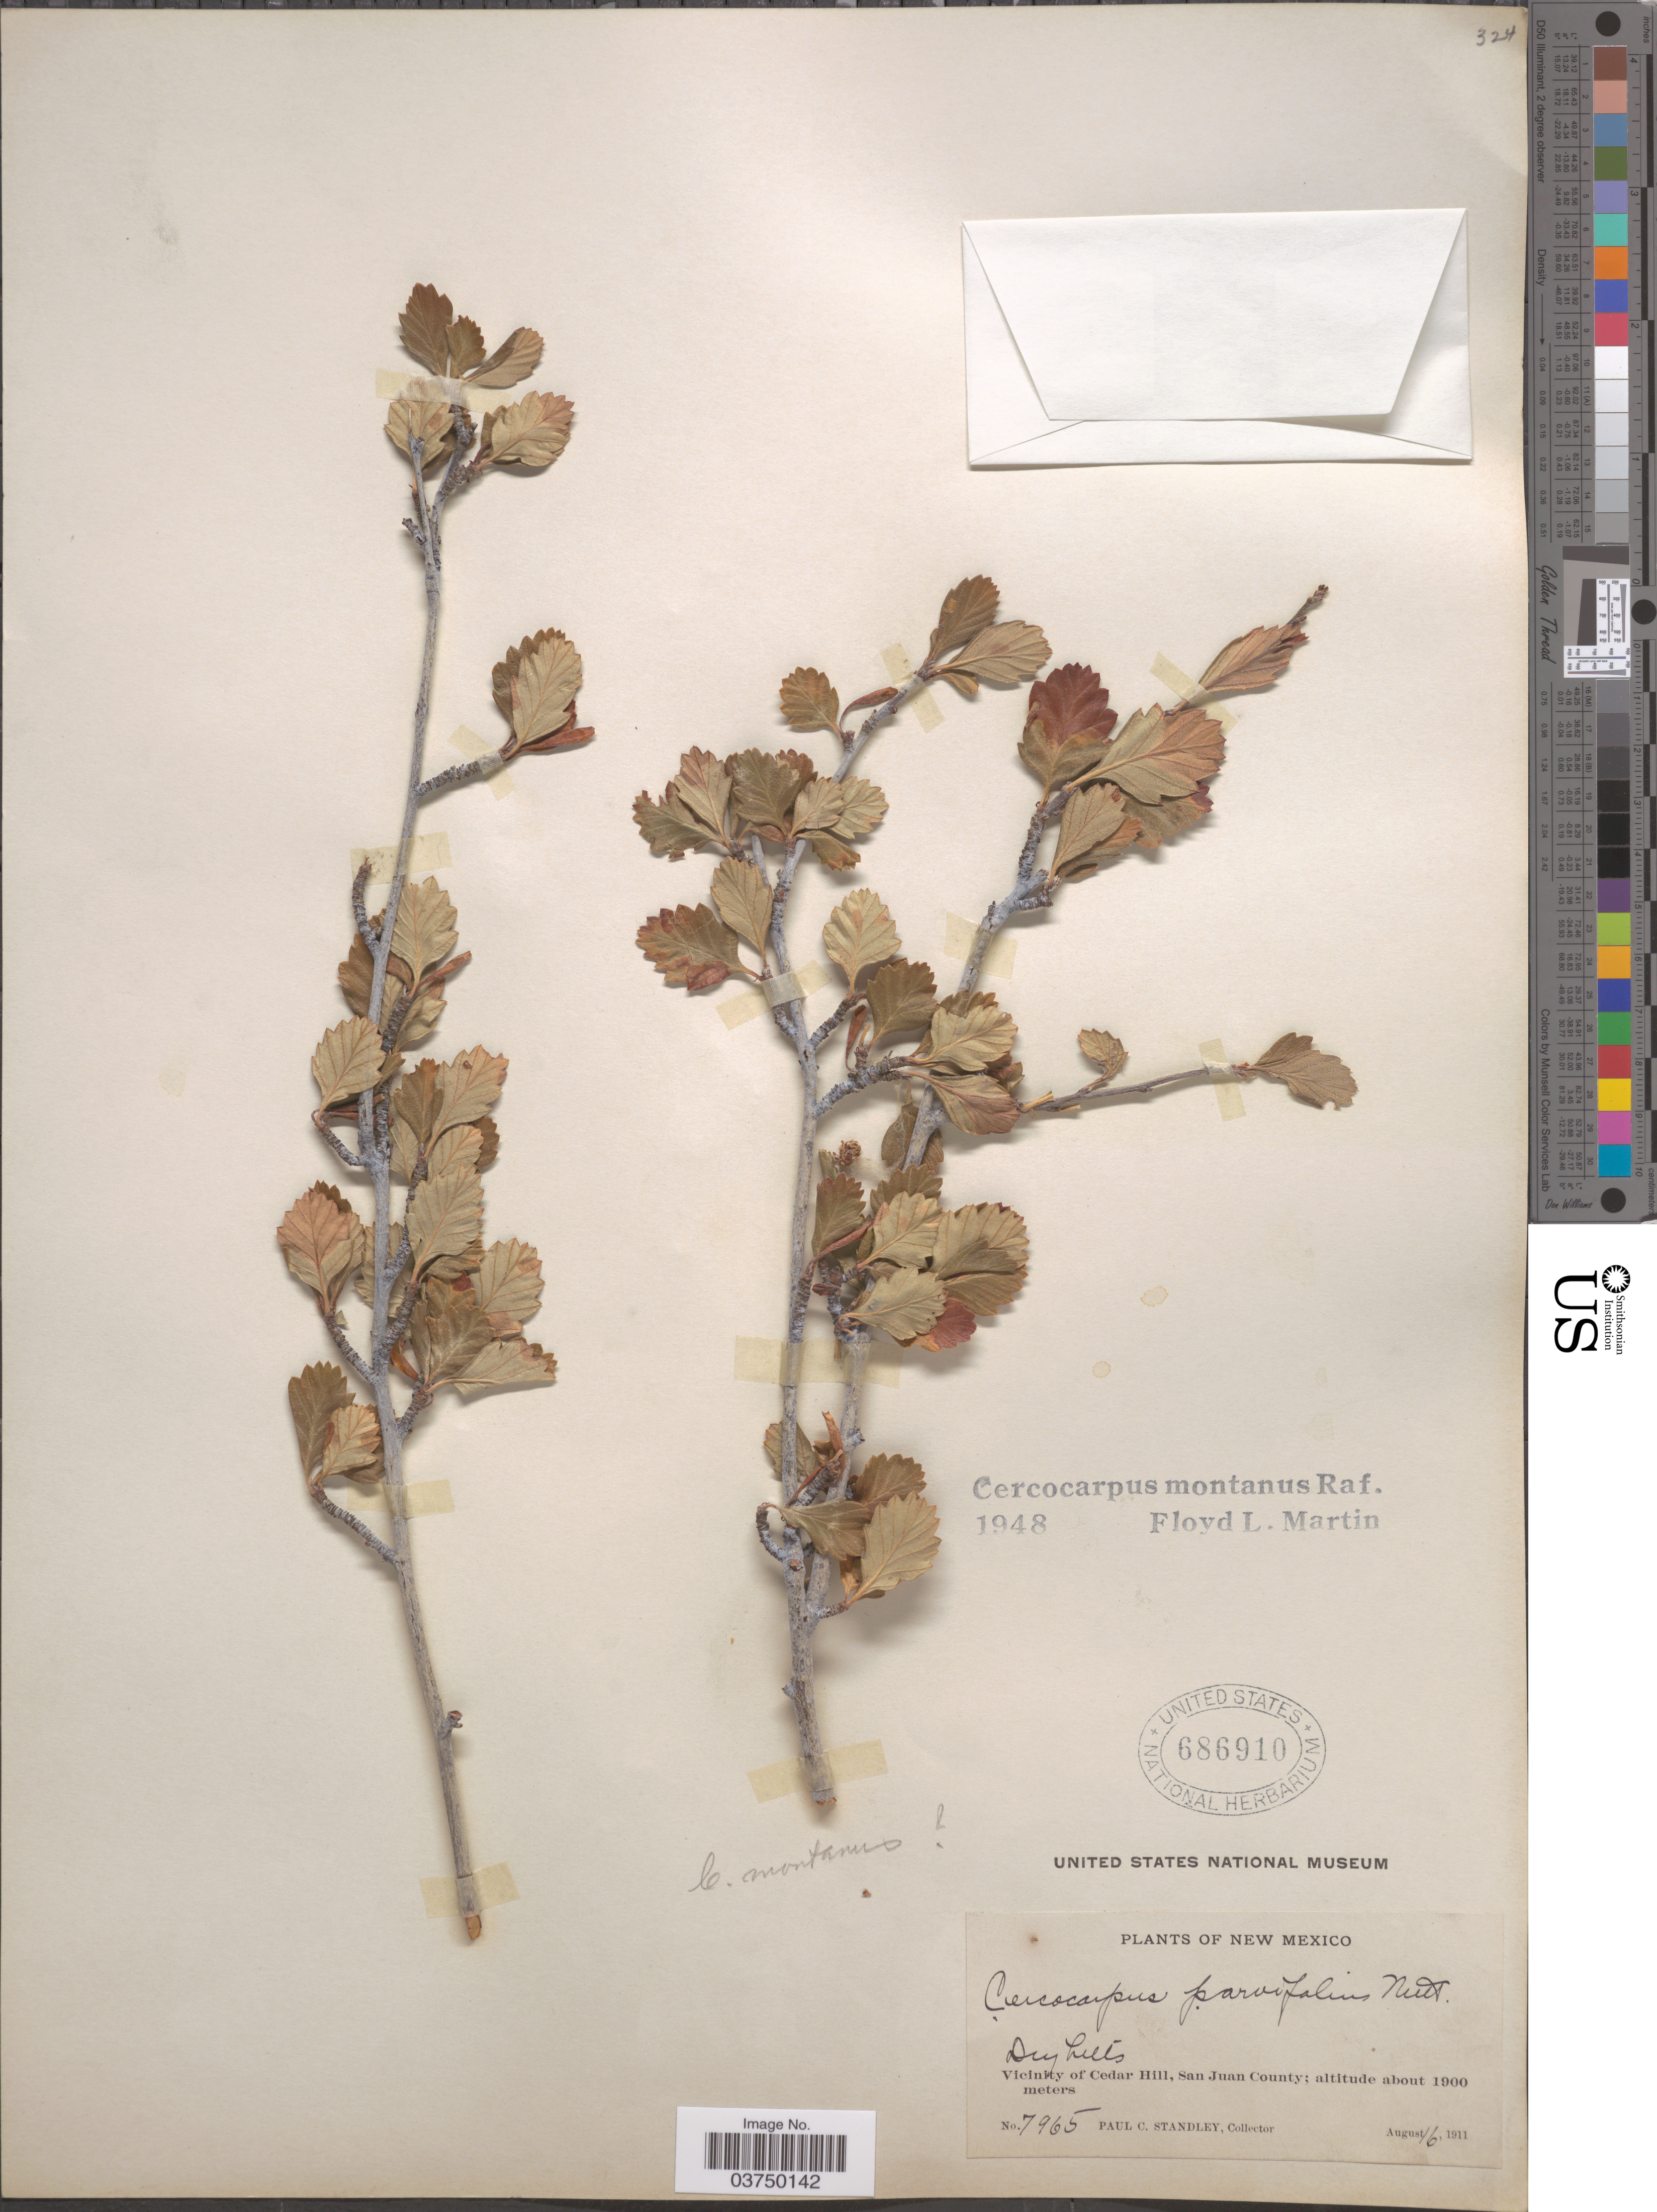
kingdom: Plantae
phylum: Tracheophyta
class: Magnoliopsida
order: Rosales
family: Rosaceae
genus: Cercocarpus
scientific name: Cercocarpus montanus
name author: Raf.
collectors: P. C. Standley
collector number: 7965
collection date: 1911-08-16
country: United States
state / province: New Mexico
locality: Dry hills. Vicinity of Cedar Hill, San Juan County.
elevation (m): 1900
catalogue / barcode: US 686910